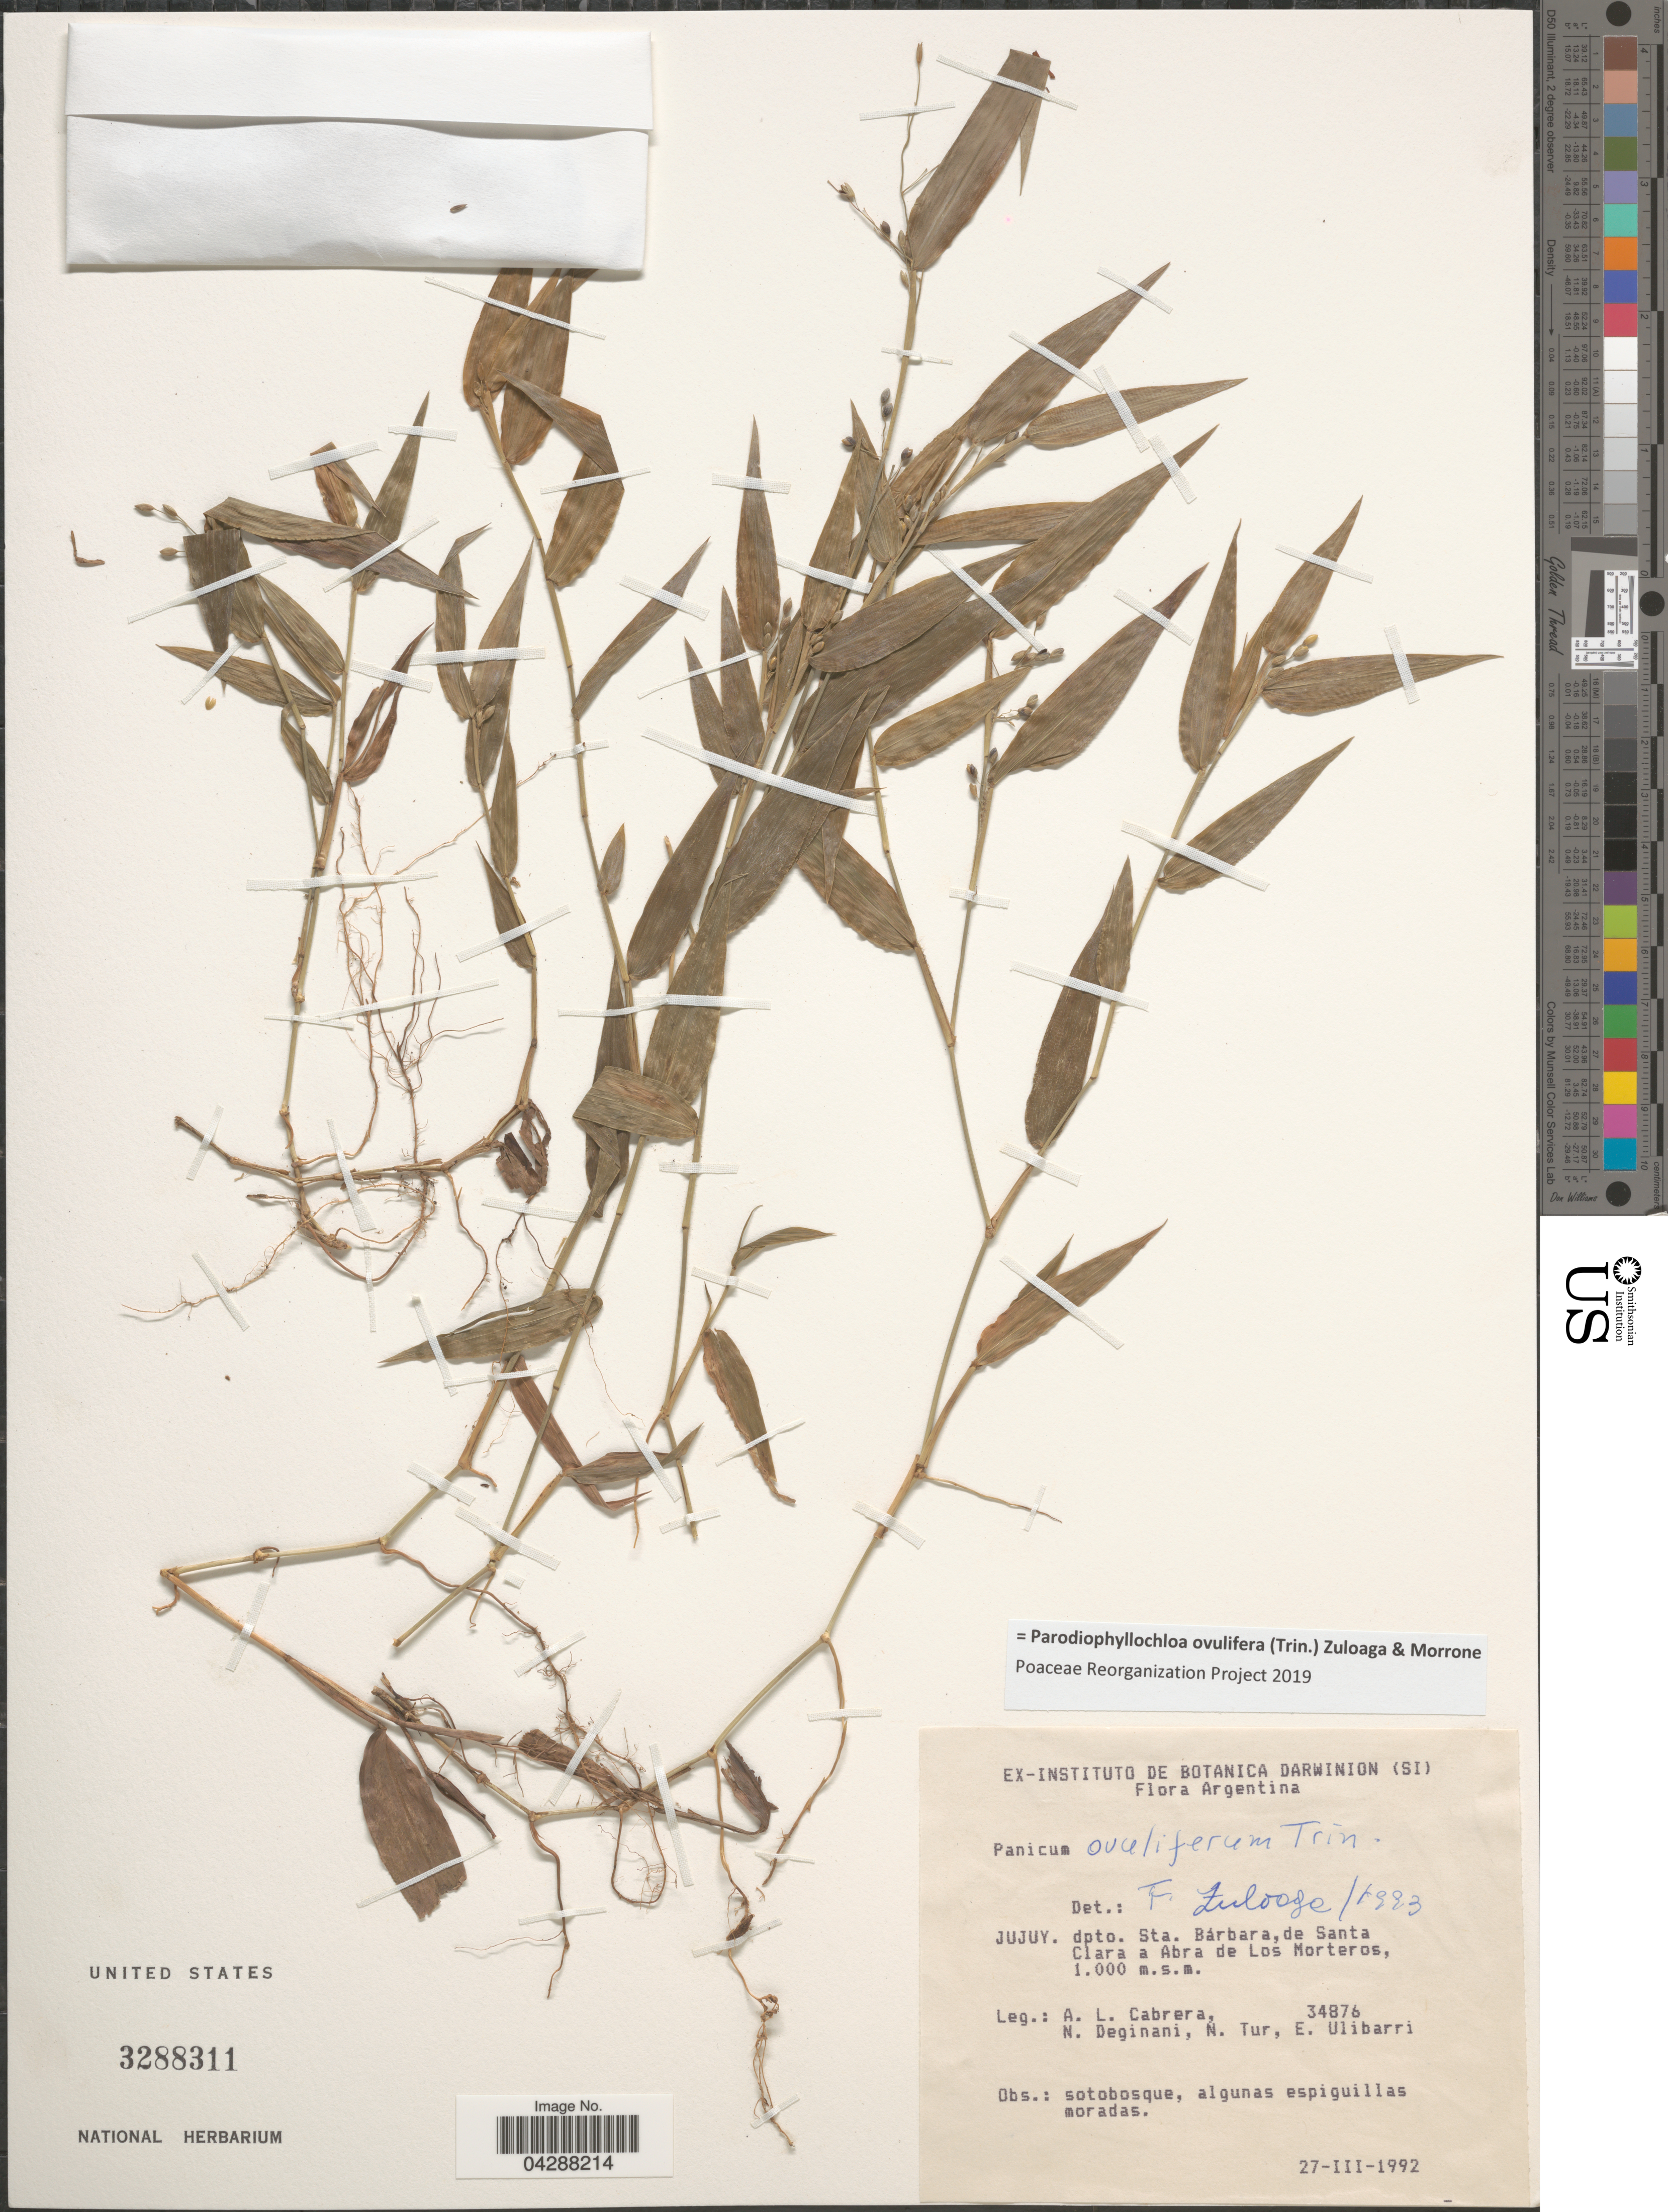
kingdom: Plantae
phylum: Tracheophyta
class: Liliopsida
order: Poales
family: Poaceae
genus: Parodiophyllochloa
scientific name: Parodiophyllochloa ovulifera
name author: (Trin.) Zuloaga & Morrone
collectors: A. L. Cabrera, N. Deginani, N. Tur & E. Ulibarri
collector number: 34876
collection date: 1992-03-27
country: Argentina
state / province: Jujuy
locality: Dpto. Sta. Bárbara, de Santa Clara a Abra de Los Morteros.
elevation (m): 1000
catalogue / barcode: US 3288311